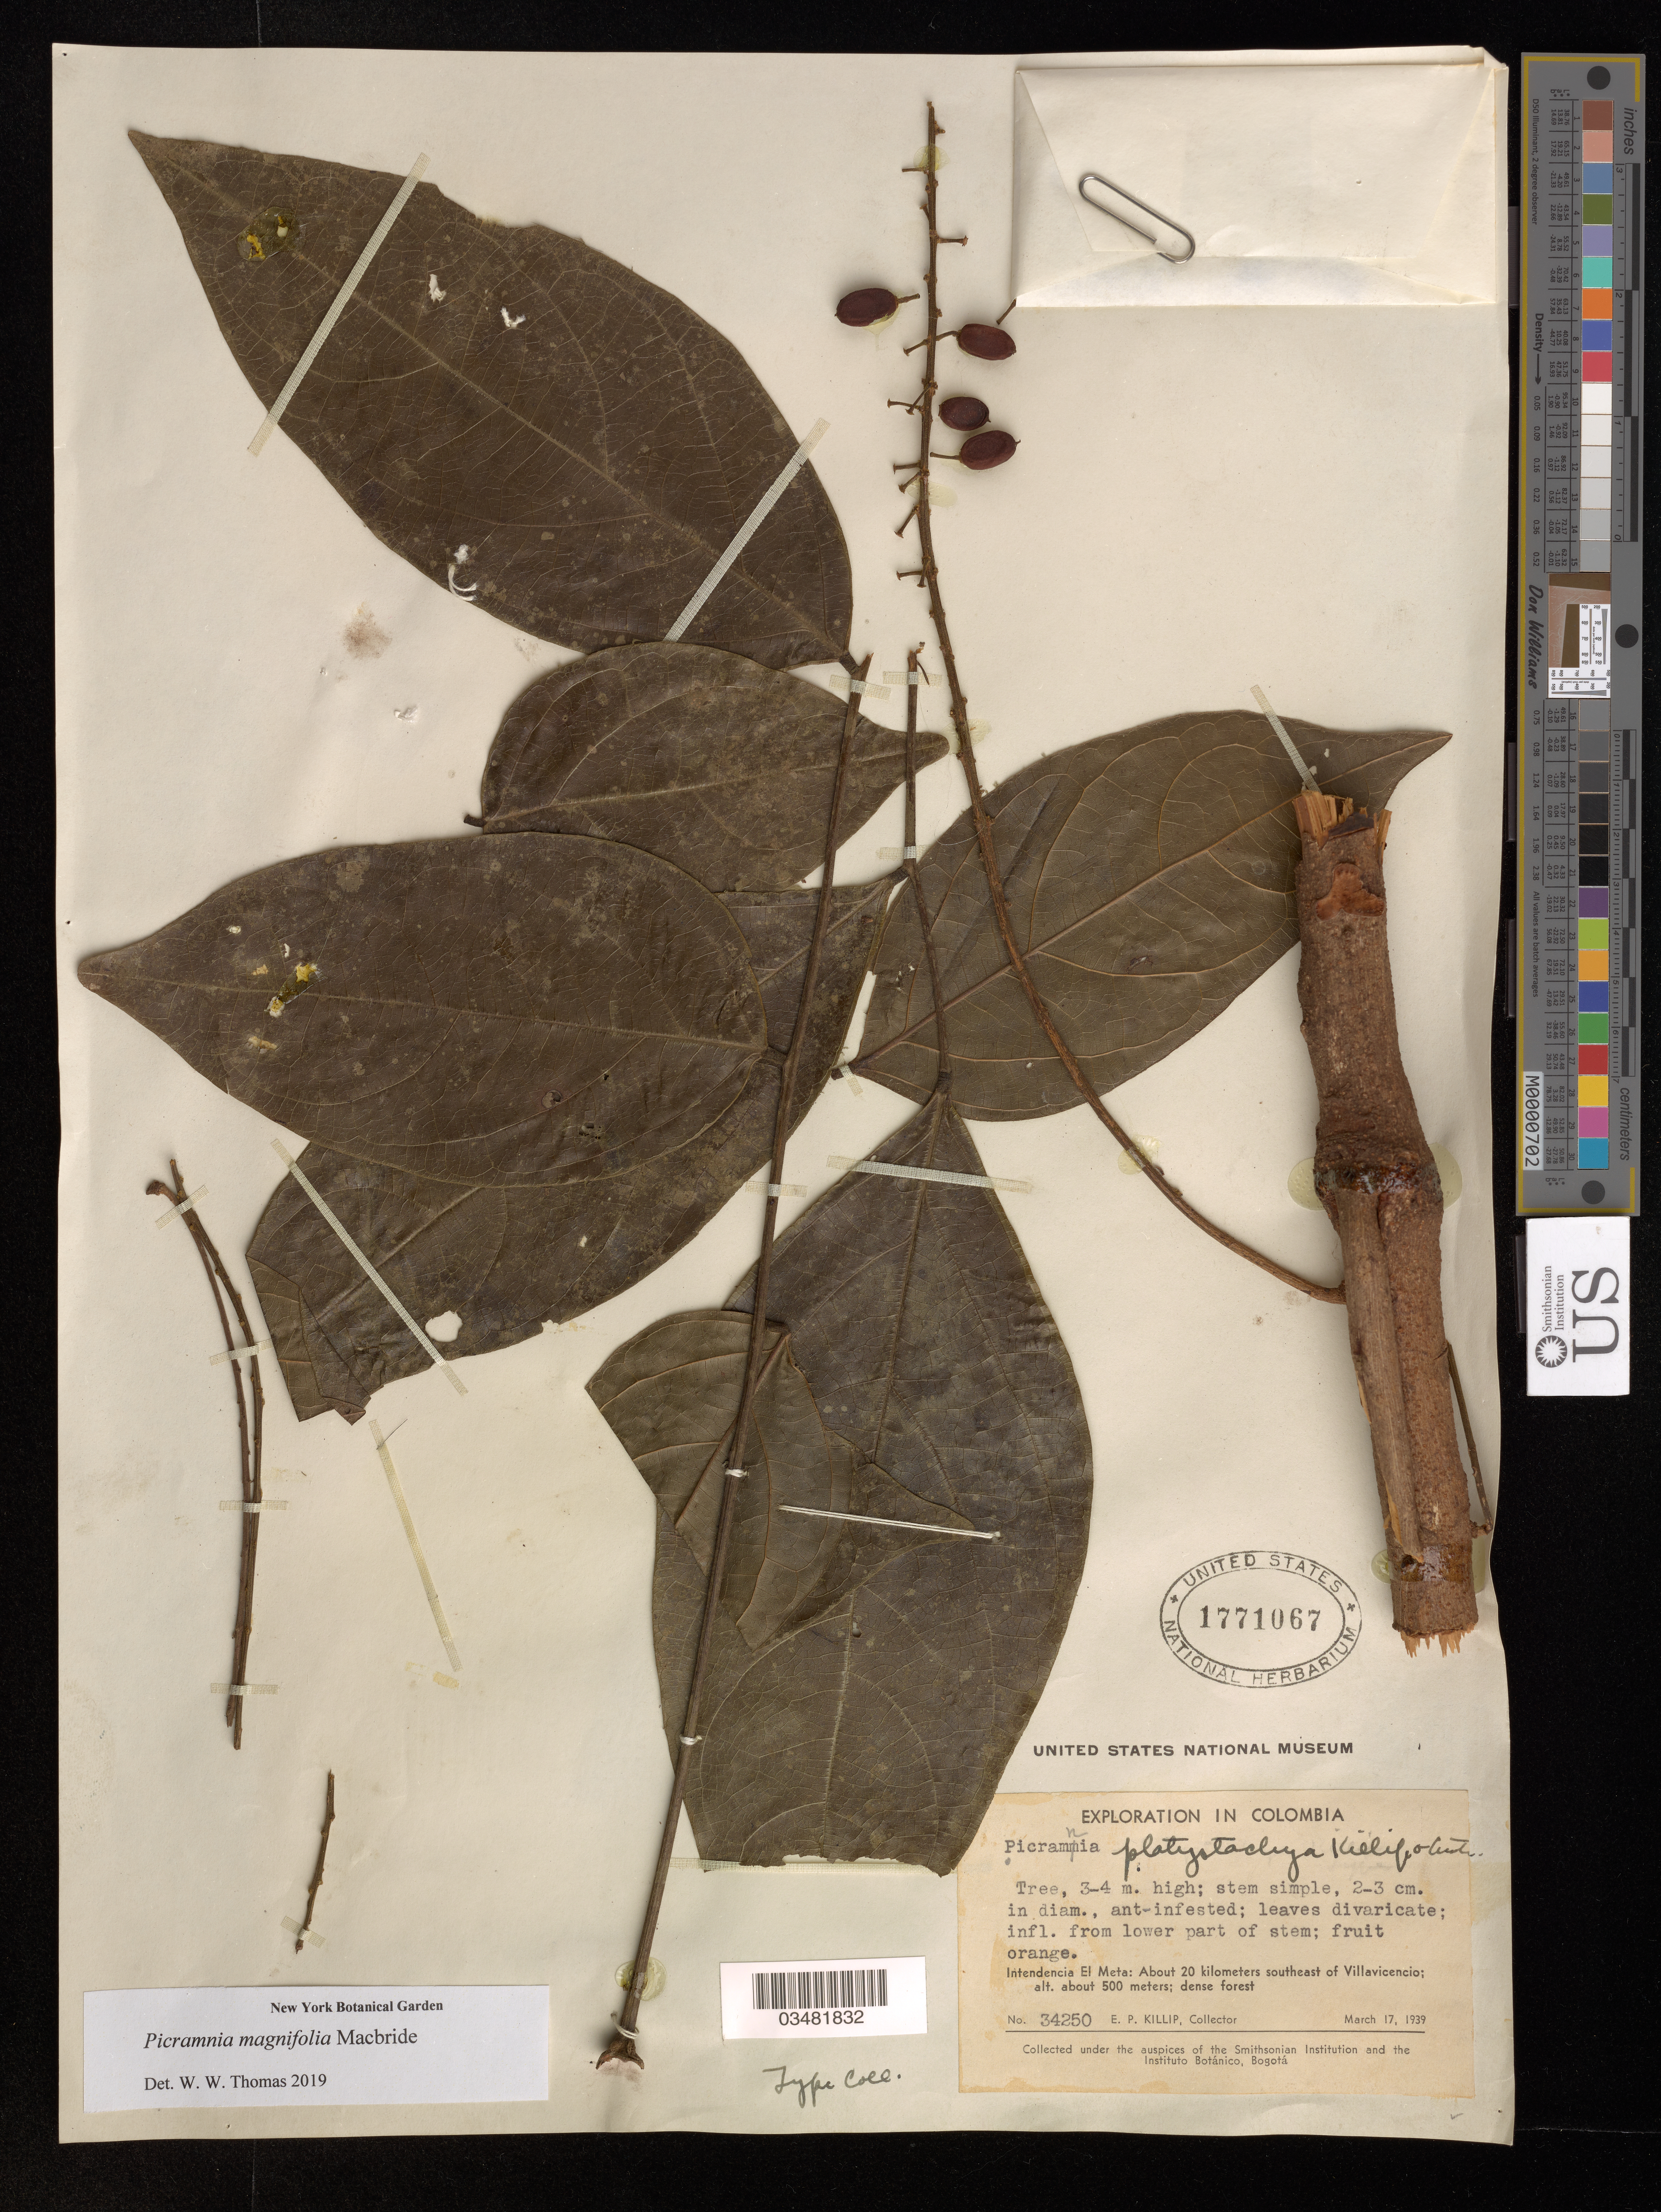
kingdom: Plantae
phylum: Tracheophyta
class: Magnoliopsida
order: Picramniales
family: Picramniaceae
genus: Picramnia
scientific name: Picramnia platystachya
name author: Killip & Cuatrec.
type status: Isotype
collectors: E. P. Killip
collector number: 34250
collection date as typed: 17-Mar-39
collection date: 1939-03-17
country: Colombia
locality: Intendencia El Meta: ca 20 km SE of Villavicencio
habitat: Dense forest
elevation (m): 500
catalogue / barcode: US 1771067